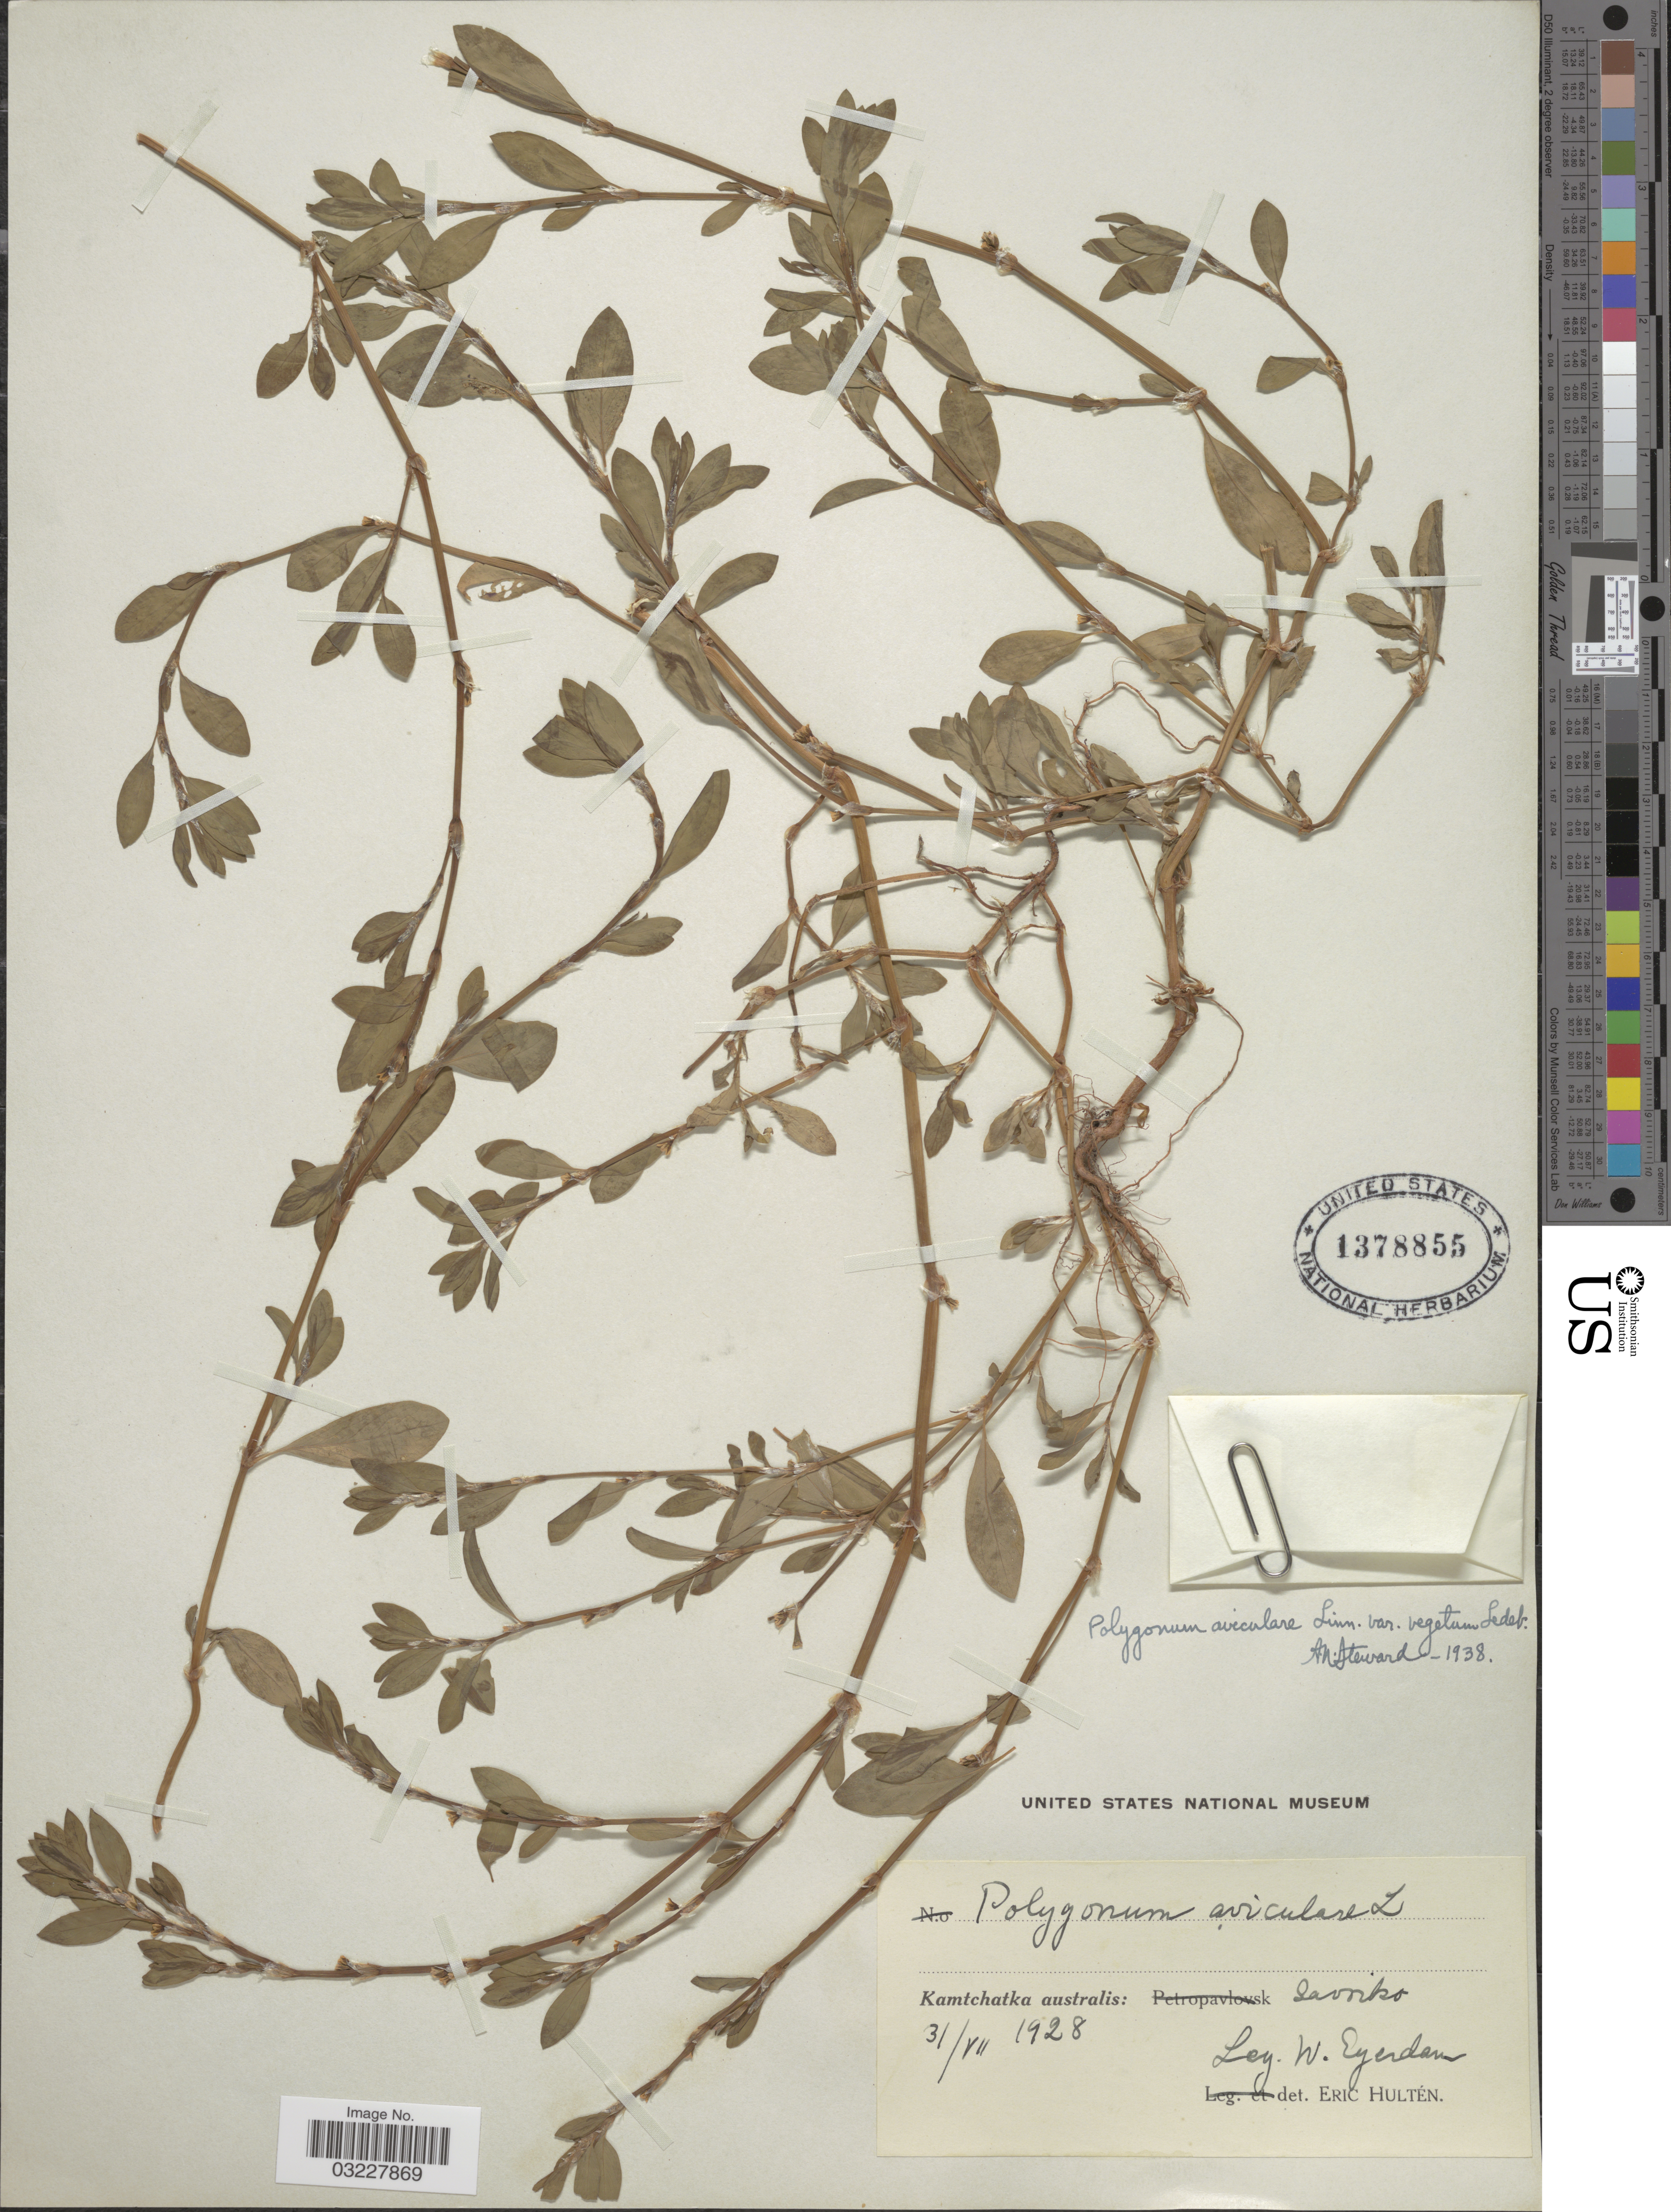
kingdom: Plantae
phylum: Tracheophyta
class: Magnoliopsida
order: Caryophyllales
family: Polygonaceae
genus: Polygonum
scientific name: Polygonum aviculare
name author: L.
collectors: W. J. Eyerdam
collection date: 1928-07-31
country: Russian Federation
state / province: Kamchatka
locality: Kamtchatka australis: Zavoiko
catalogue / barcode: US 1378855